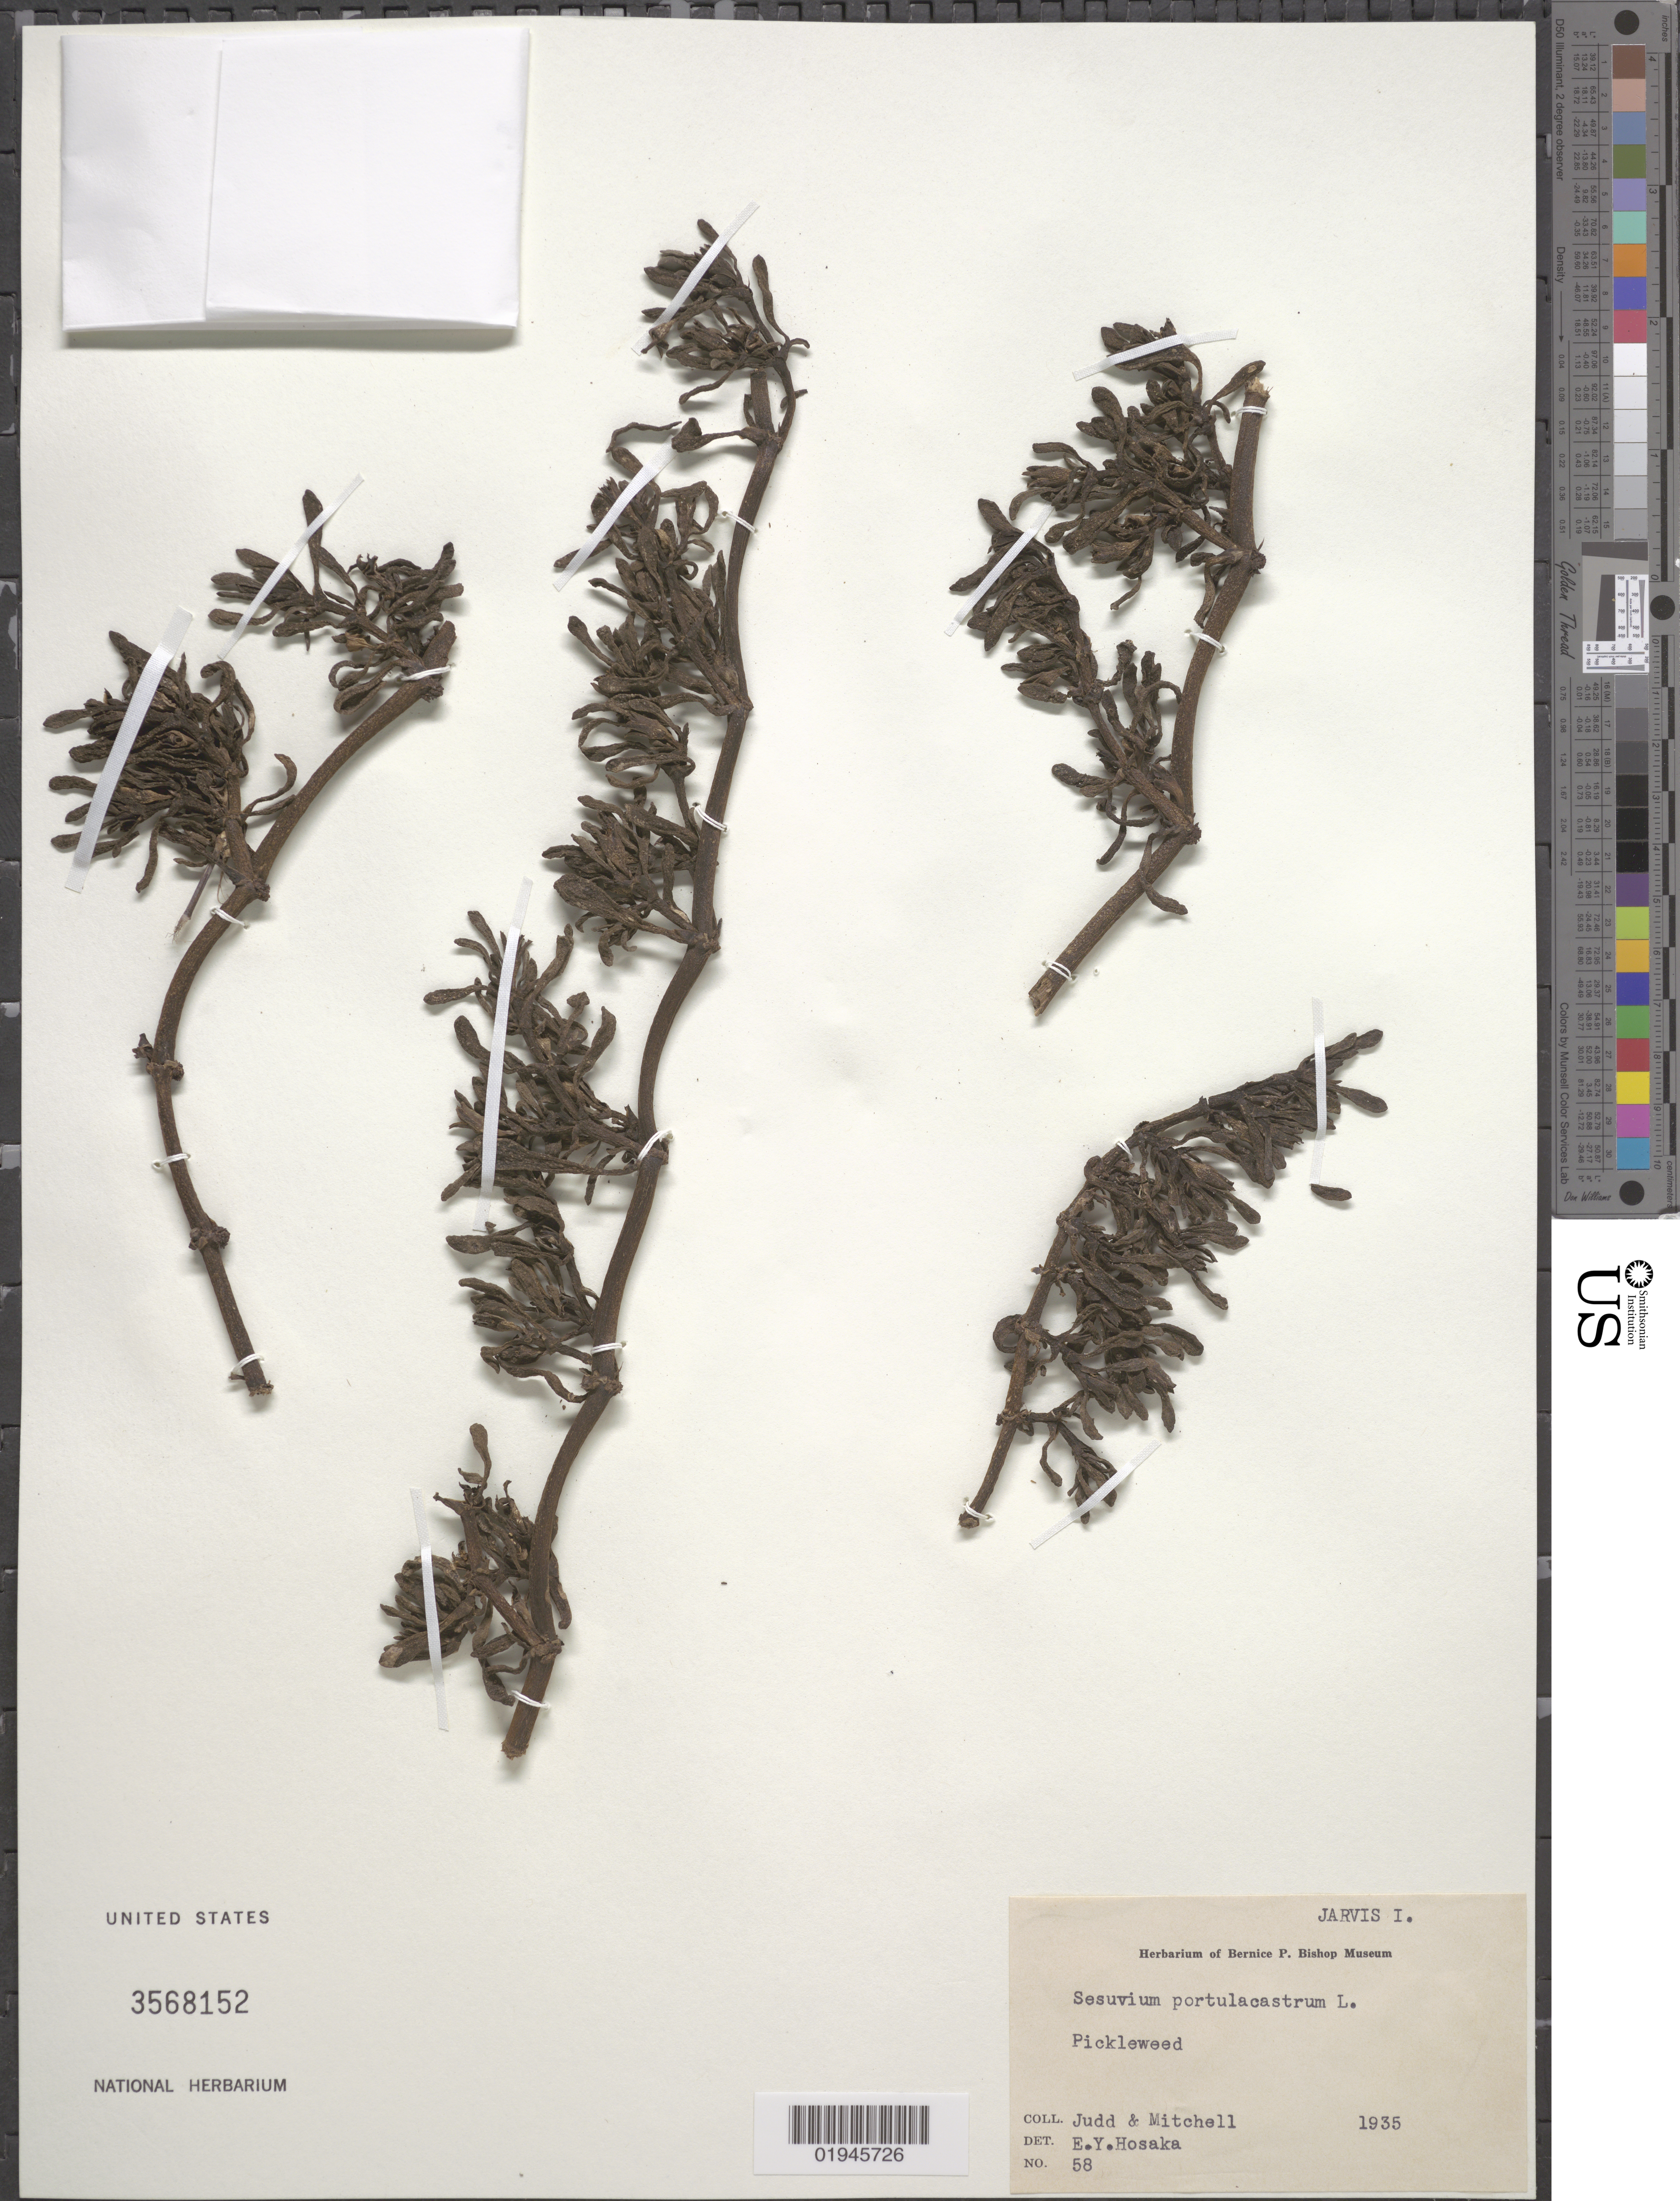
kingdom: Plantae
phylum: Tracheophyta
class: Magnoliopsida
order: Caryophyllales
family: Aizoaceae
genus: Sesuvium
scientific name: Sesuvium portulacastrum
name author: (L.) L.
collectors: A. Judd & D. D. Mitchell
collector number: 58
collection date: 1935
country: U.S. Administered Pacific Islands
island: Jarvis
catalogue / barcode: US 3568152